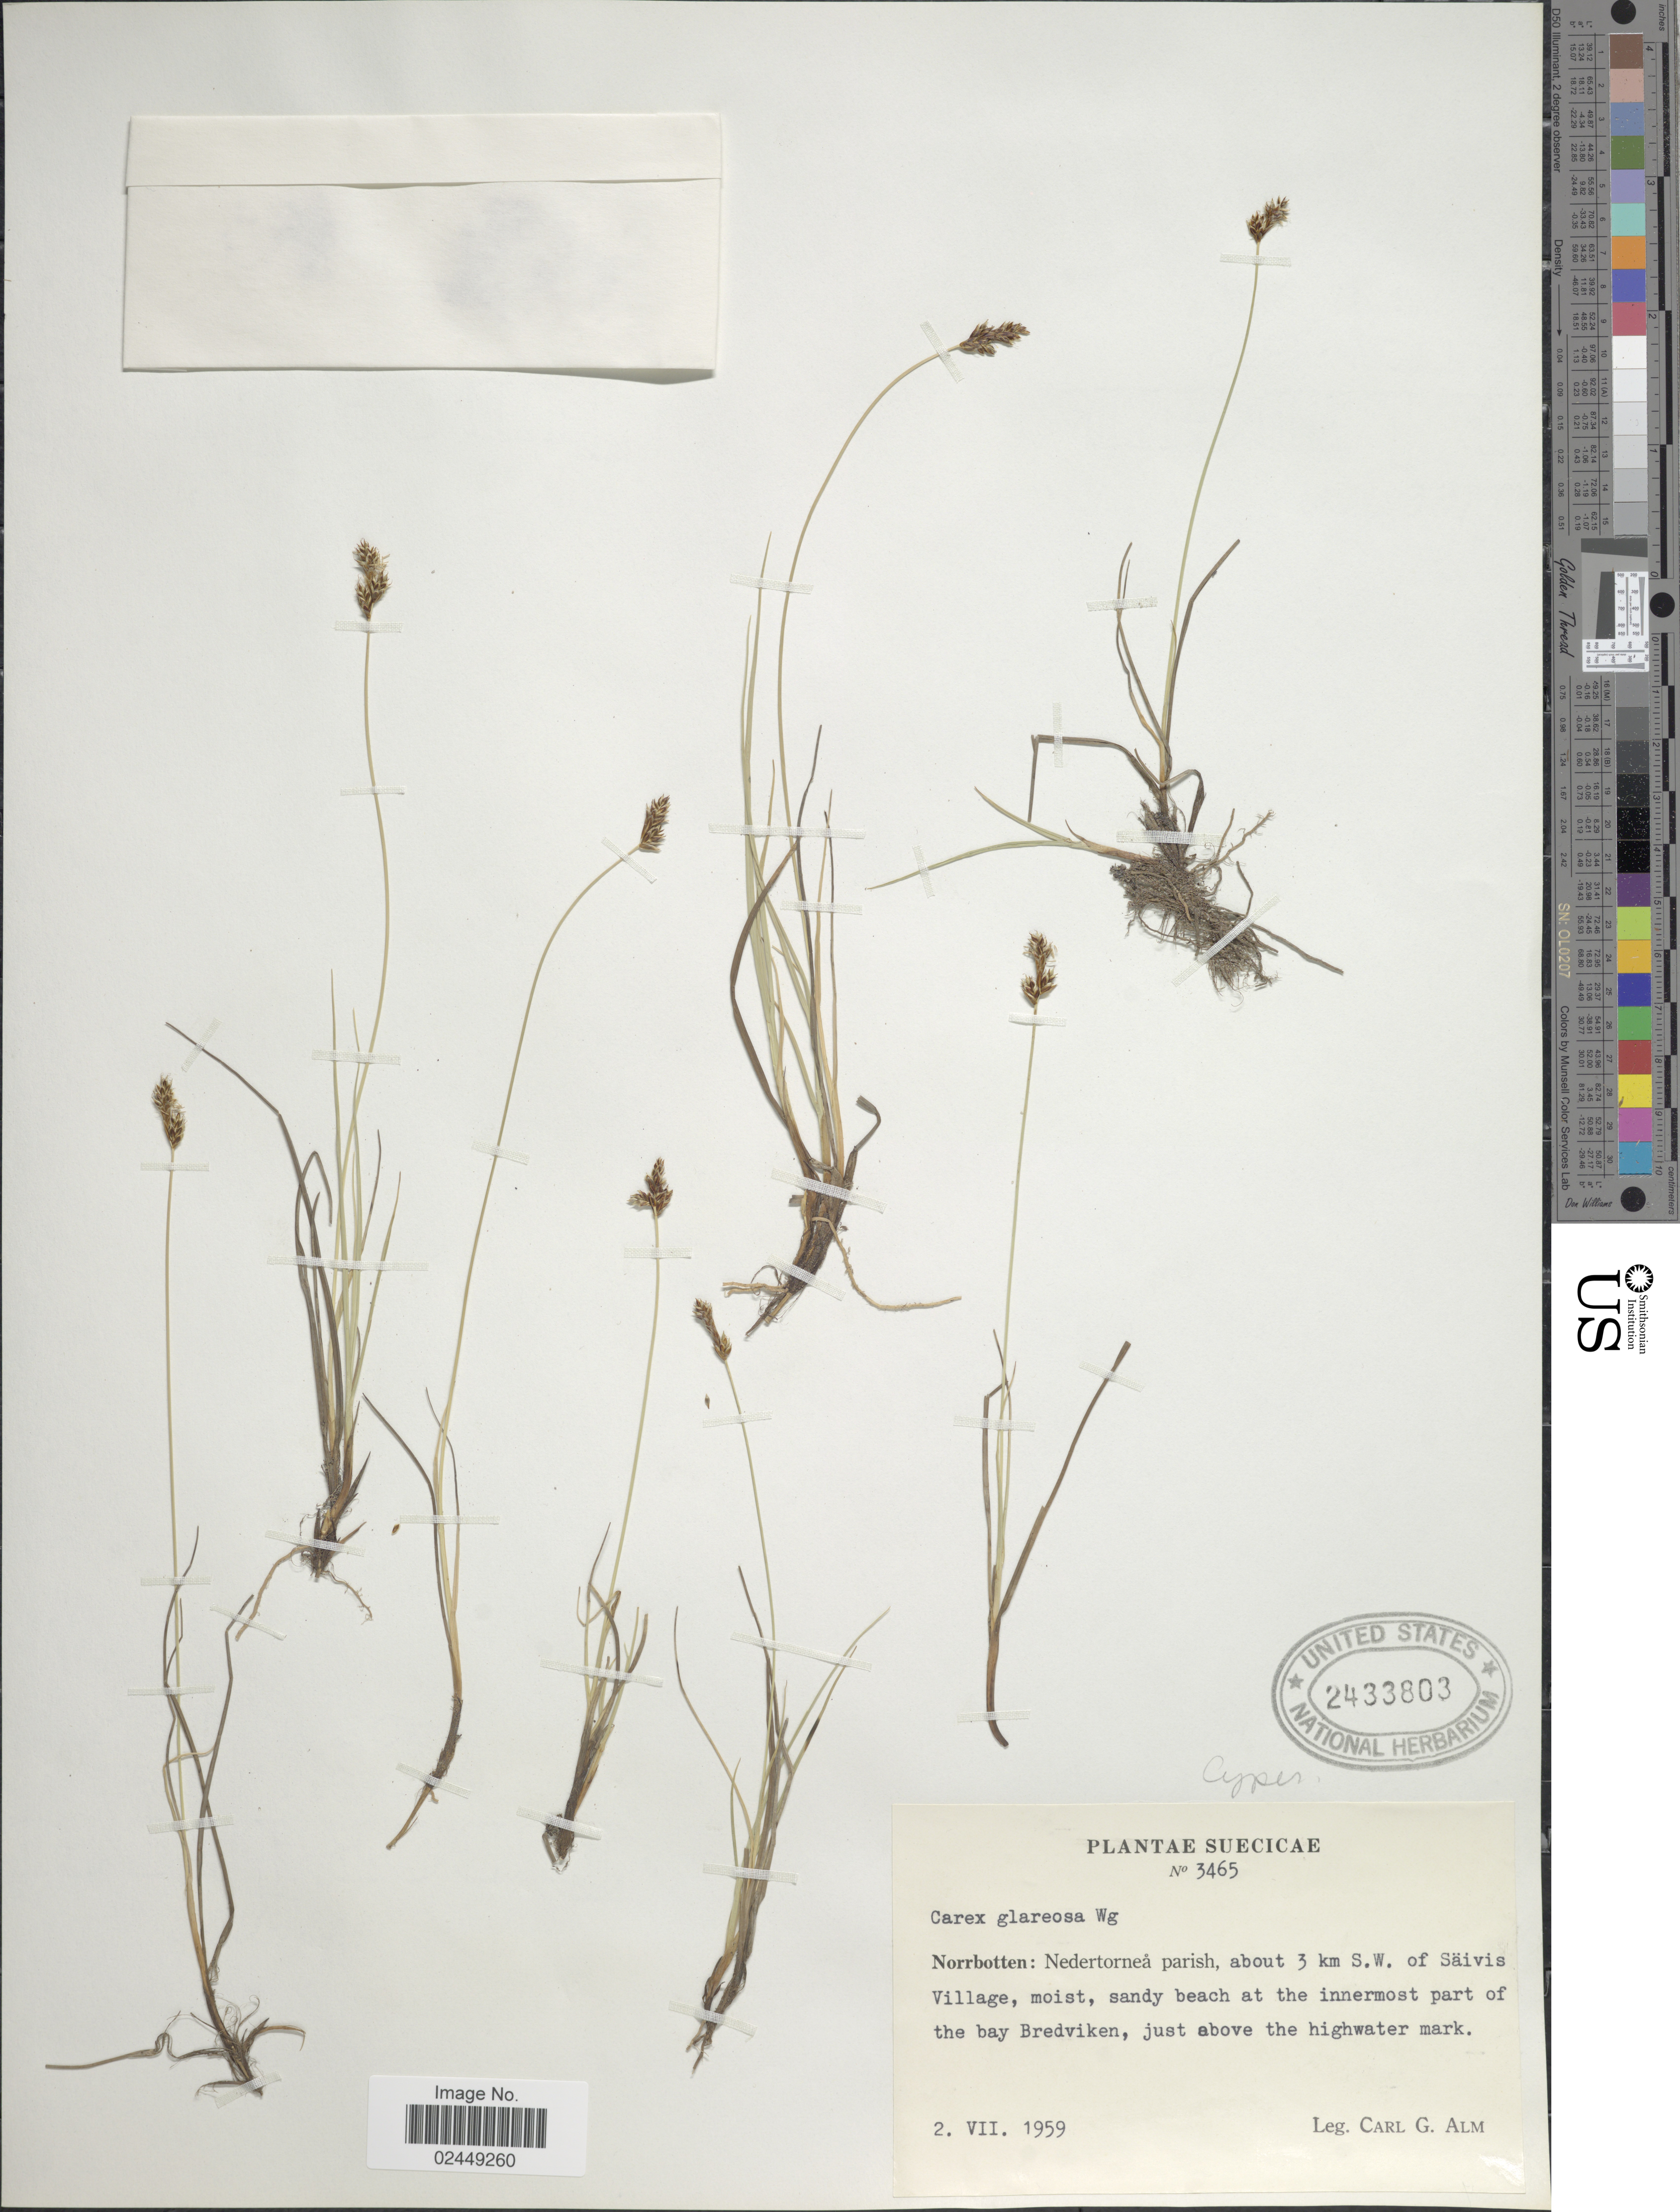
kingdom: Plantae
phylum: Tracheophyta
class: Liliopsida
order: Poales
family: Cyperaceae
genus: Carex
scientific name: Carex glareosa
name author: Schkuhr ex Wahlenb.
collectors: C. G. Alm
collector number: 3465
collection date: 1959-07-02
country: Sweden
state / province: Norrbotten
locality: Nedertornea parish, about 3 km S.W. of Saivis Village, moist, sandy beach at the innermost part the bay Bredviken, just above the highwater mark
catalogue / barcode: US 2433803